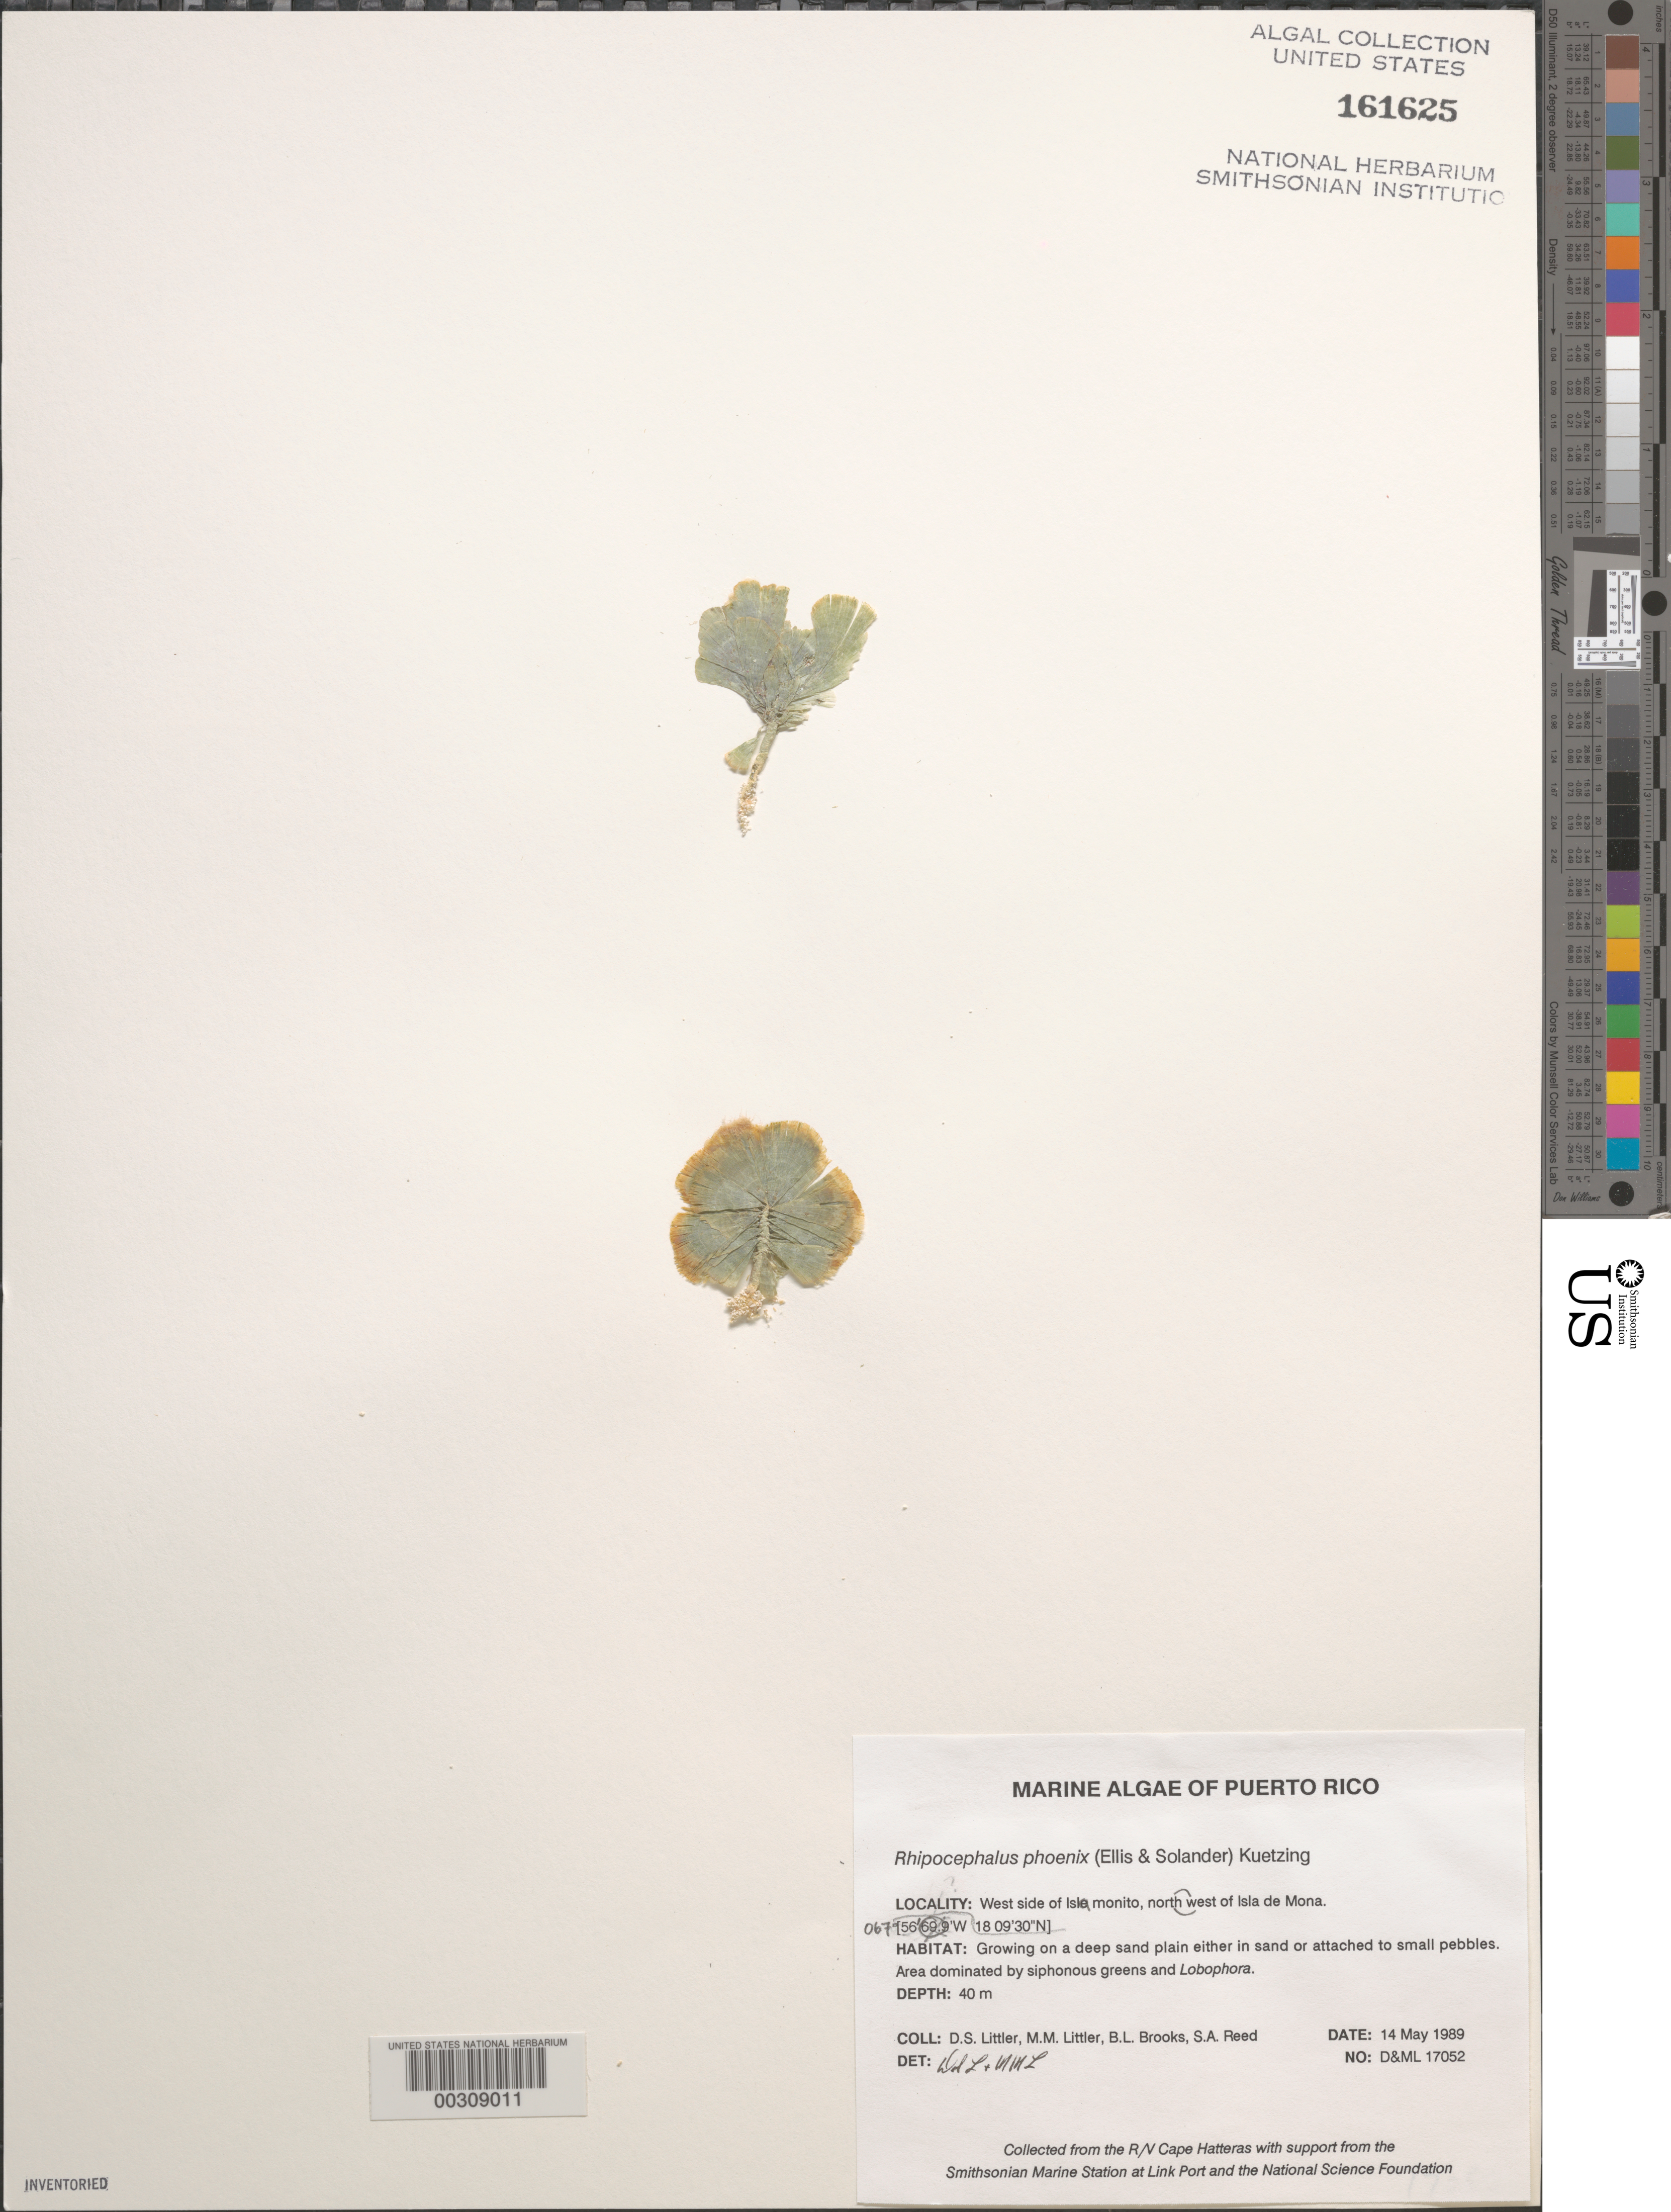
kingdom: Plantae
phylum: Chlorophyta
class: Ulvophyceae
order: Bryopsidales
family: Udoteaceae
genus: Rhipocephalus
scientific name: Rhipocephalus phoenix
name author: (J. Ellis & Sol.) Kütz.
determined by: Littler, D. S.; Littler, M. M.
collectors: D. S. Littler, M. M. Littler, B. Brooks & S. Reed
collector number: D&ML 17052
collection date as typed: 14 May 1989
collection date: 1989-05-14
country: Puerto Rico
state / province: Mayaguëz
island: Monito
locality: Isla Monito, northwest of Isla de Mona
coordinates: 18 09' 30" N, 56 69' 54" W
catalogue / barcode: US 161625